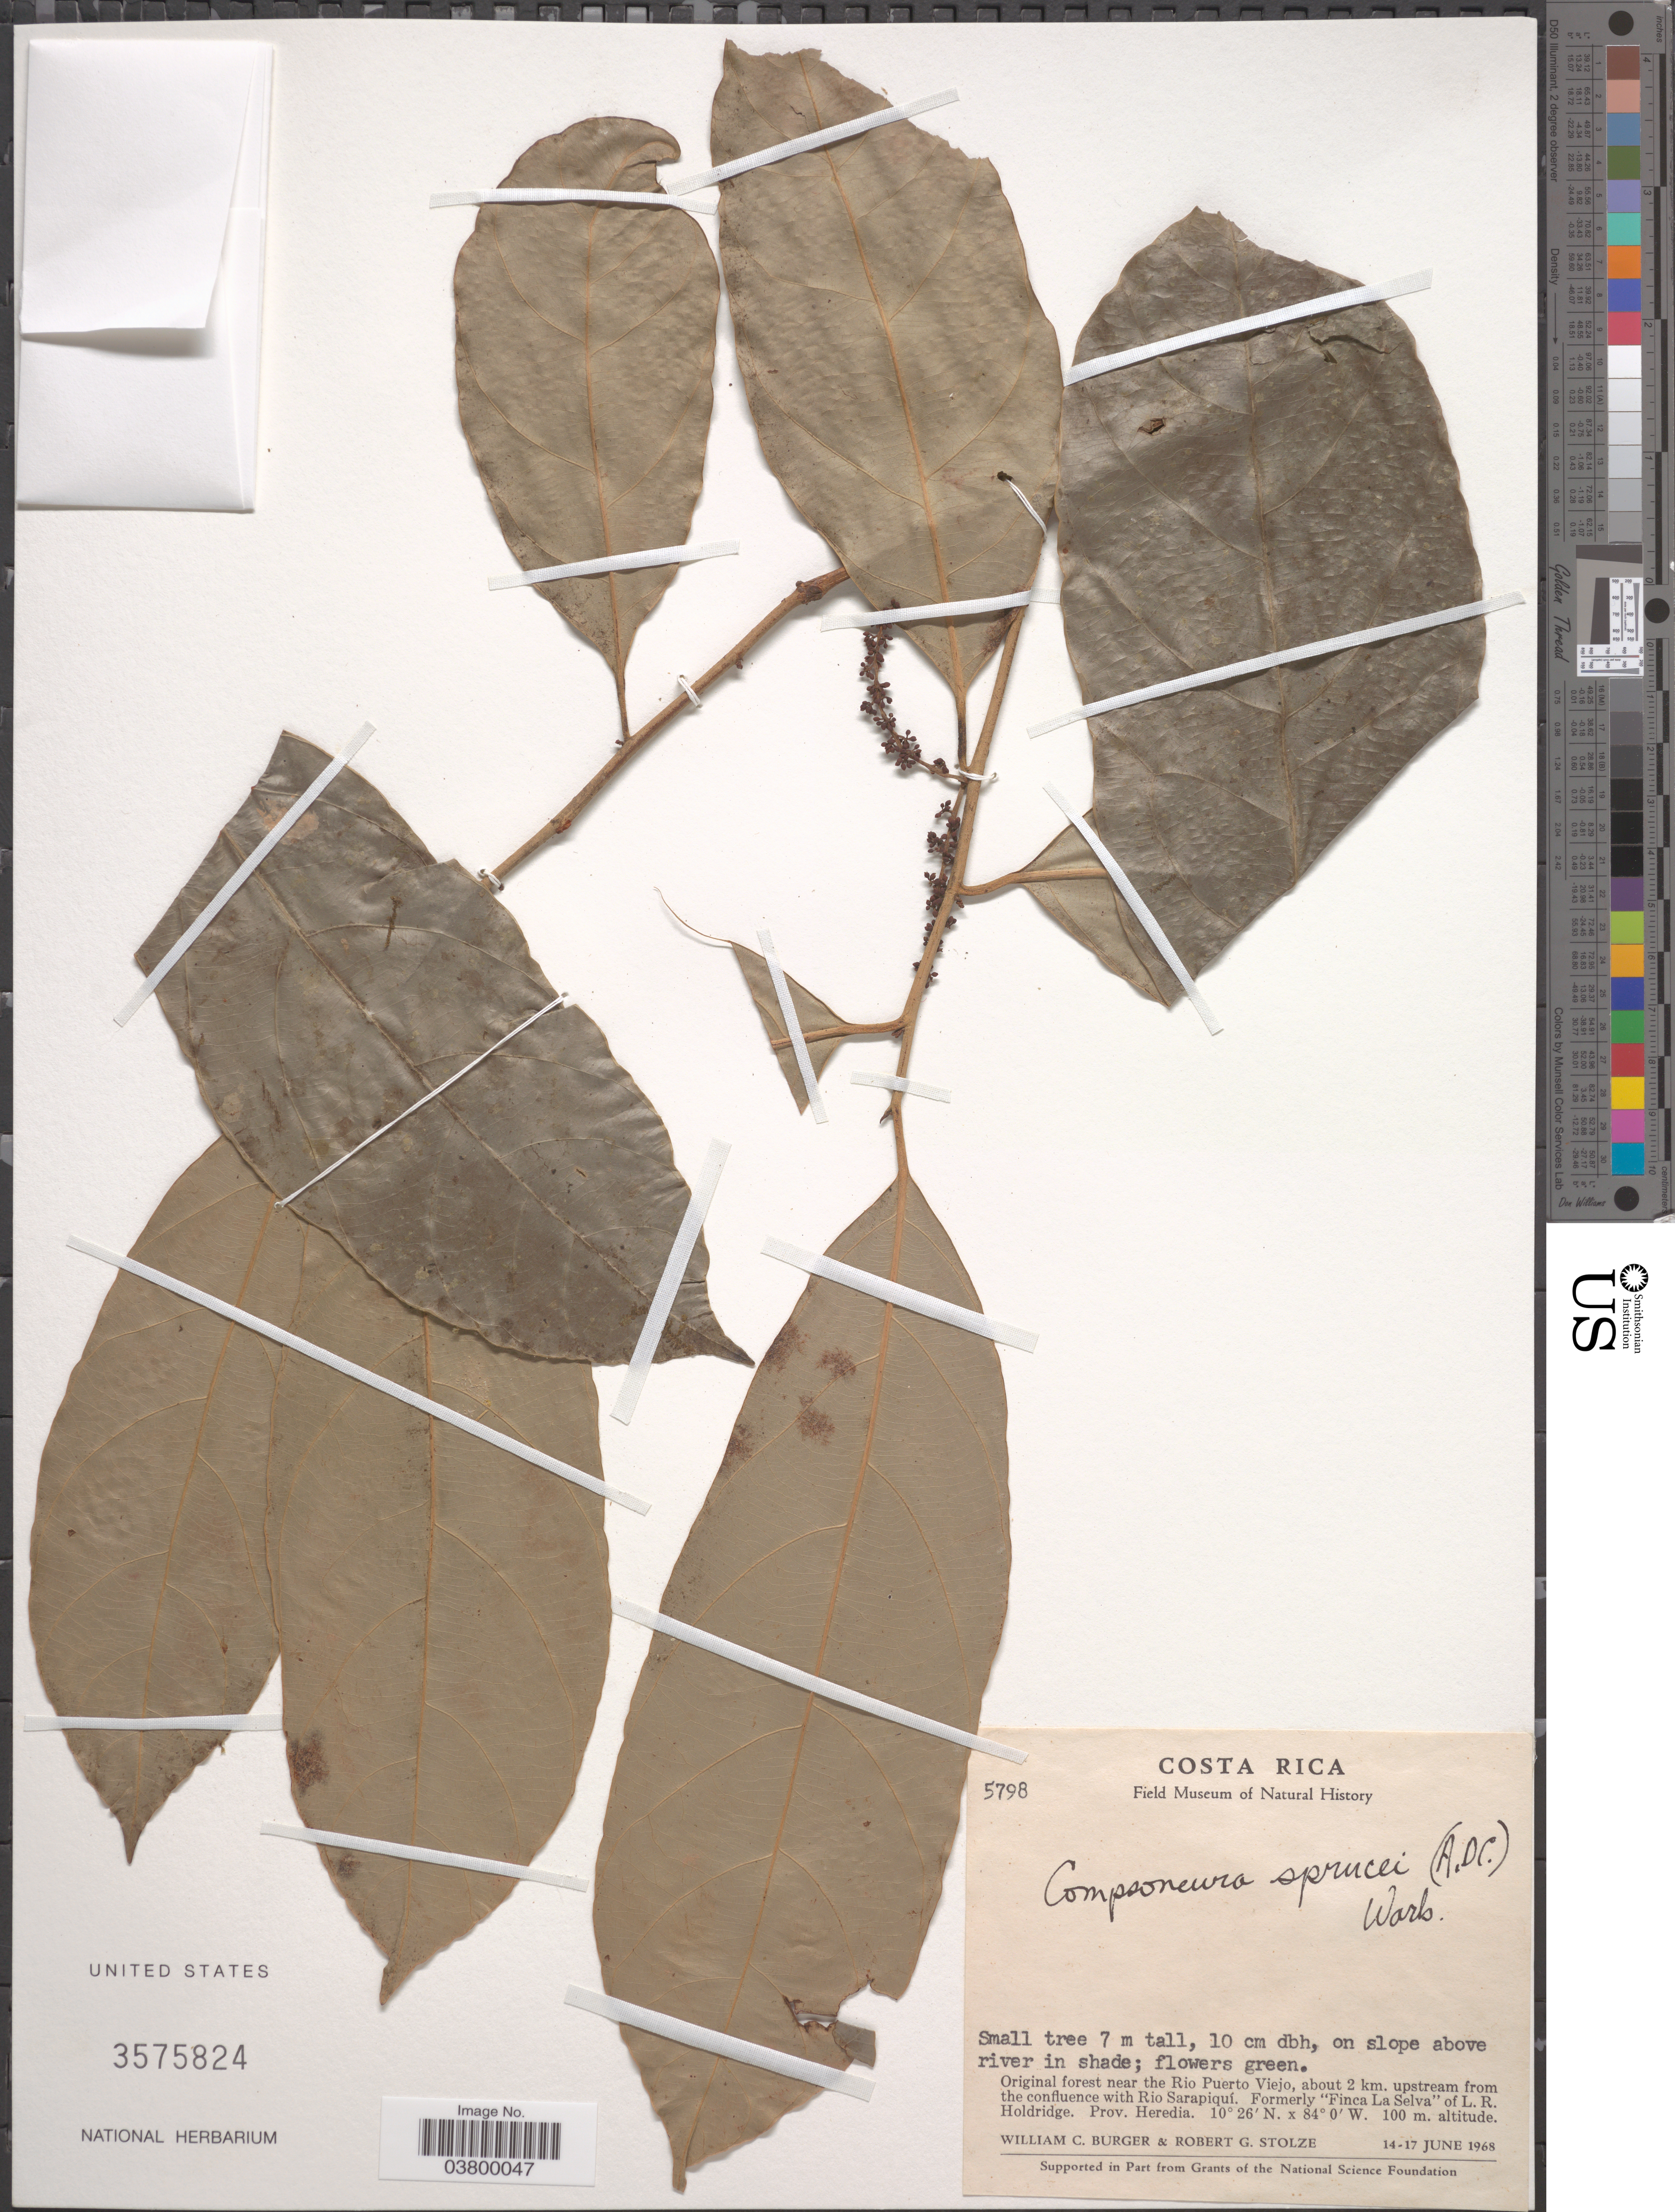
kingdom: Plantae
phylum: Tracheophyta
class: Magnoliopsida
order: Magnoliales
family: Myristicaceae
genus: Compsoneura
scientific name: Compsoneura sprucei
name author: (A. DC.) Warb.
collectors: W. Burger & R. G. Stolze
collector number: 5798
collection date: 1968-06-14/1968-06-17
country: Costa Rica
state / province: Heredia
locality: On slope above river in shade. Near the Rio Puerto Viejo, about 2 km. upstream from the confluence with Río Sarapiquí. Formerly "Finca La Selva" of L. R. Holdridge.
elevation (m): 100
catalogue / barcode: US 3575824